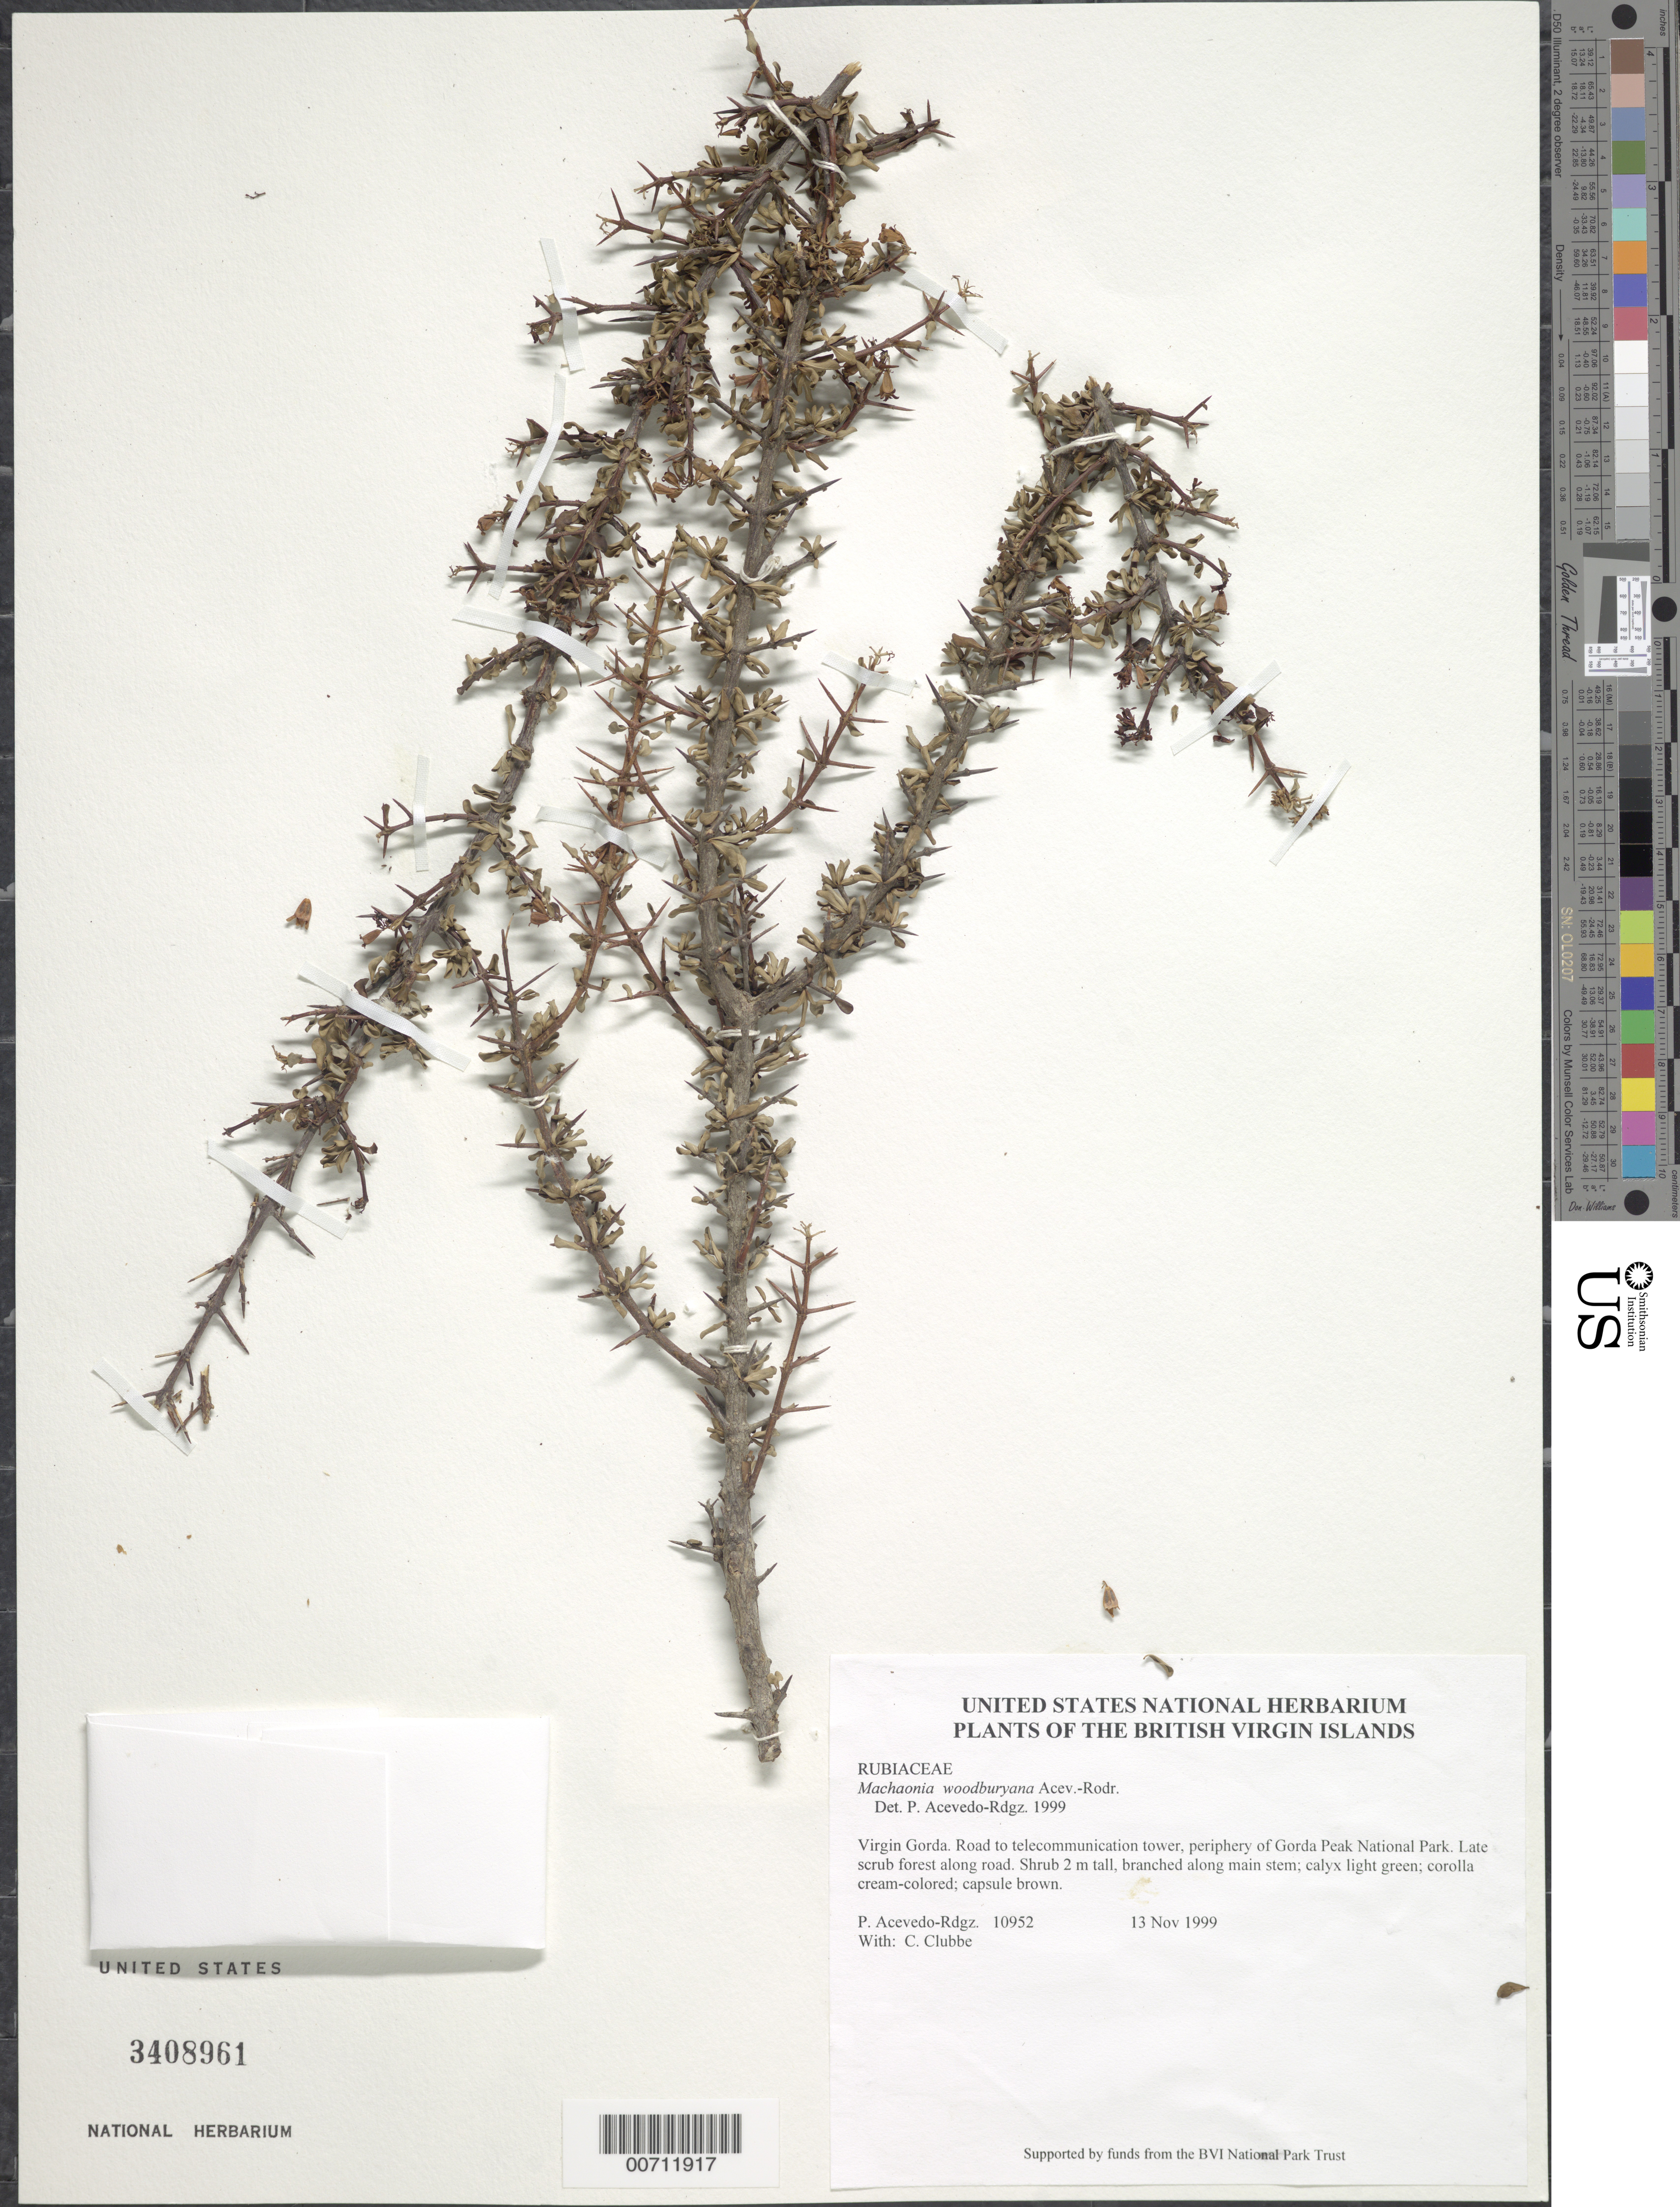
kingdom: Plantae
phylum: Tracheophyta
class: Magnoliopsida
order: Gentianales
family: Rubiaceae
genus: Machaonia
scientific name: Machaonia woodburyana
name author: Acev.-Rodr.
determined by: Acevedo-Rodríguez, P., (BOT), Smithsonian Institution - National Museum of Natural History (UNITED STATES)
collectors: P. Acevedo-Rodr., C. Clubbe, M. Gillman & C. Hankamer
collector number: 10952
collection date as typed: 13 Nov 1999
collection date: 1999-11-13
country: British Virgin Islands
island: Virgin Gorda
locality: Road to telecommunication tower, periphery of Gorda Peak National Park.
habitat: Late scrub forest along road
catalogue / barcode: US 3408961